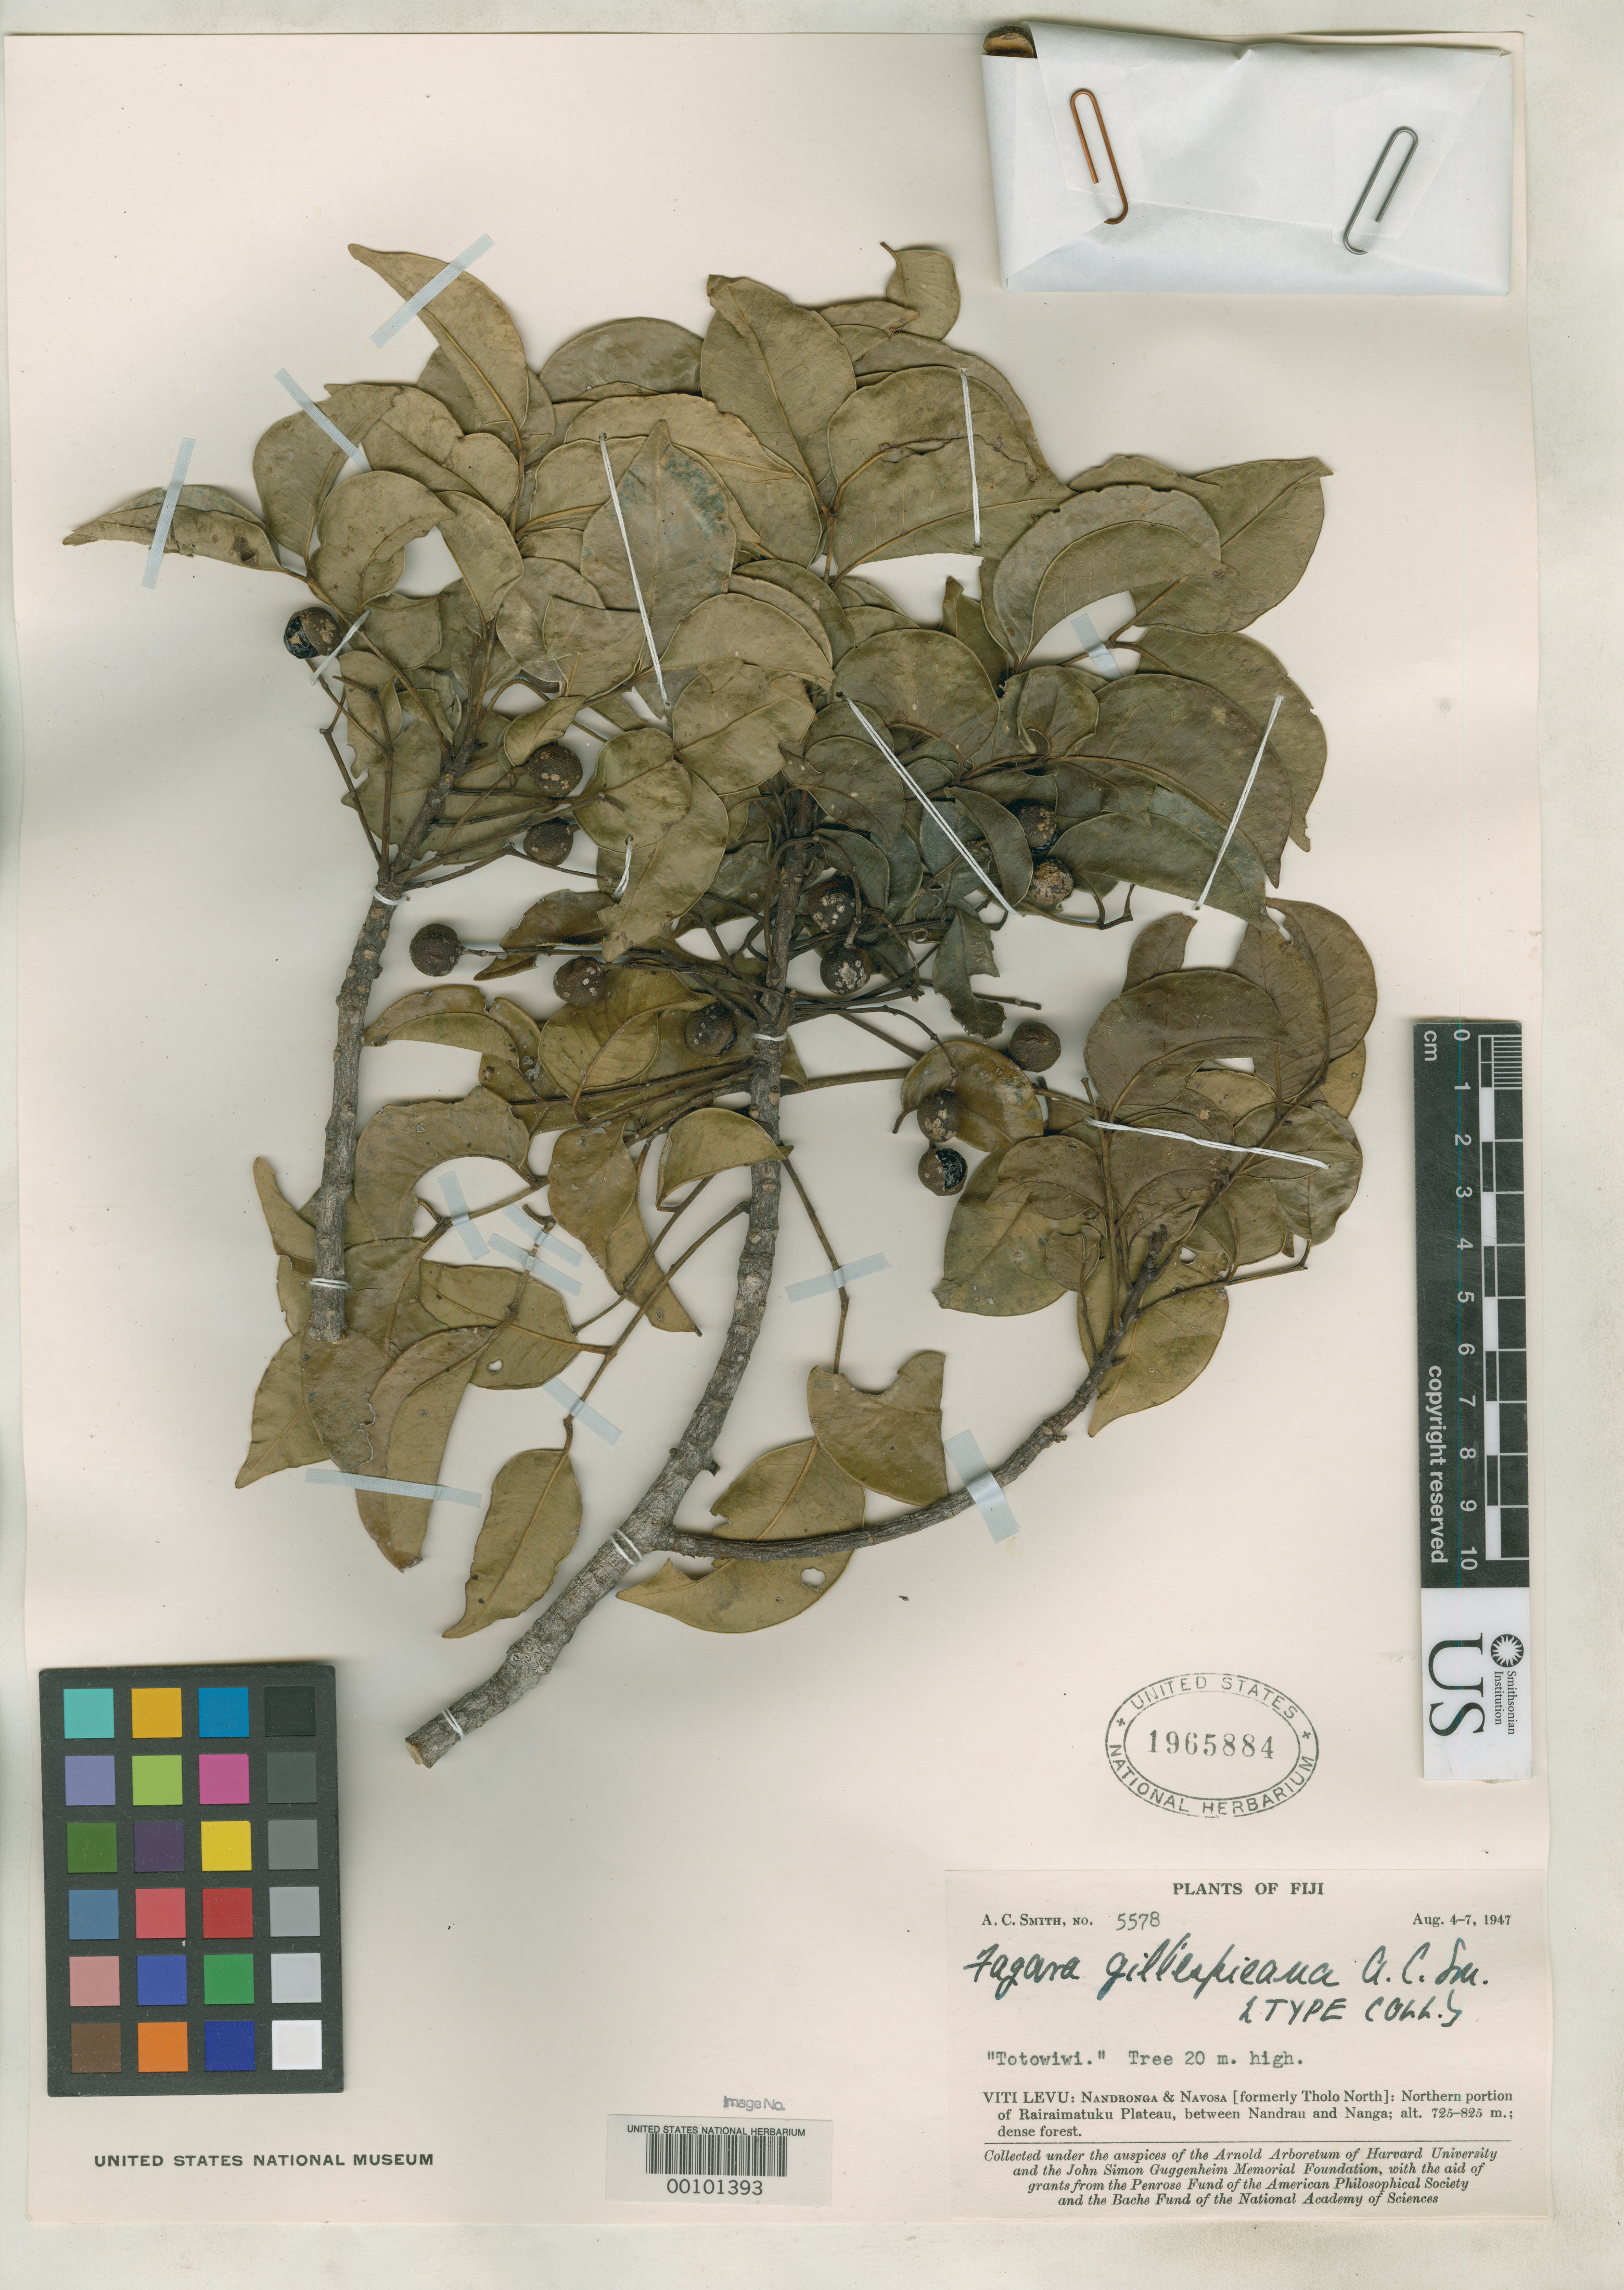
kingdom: Plantae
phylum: Tracheophyta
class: Magnoliopsida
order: Sapindales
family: Rutaceae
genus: Fagara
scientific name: Fagara gillespieana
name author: A.C. Sm.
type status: Isotype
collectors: A. C. Smith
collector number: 5578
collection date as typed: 07 Aug 1947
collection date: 1947-08-07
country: Fiji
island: Viti Levu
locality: N portion of Rairaimatuku plateau, between Nandrau & Nomga. [Viti Levu Group]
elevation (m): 725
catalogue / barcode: US 1965884